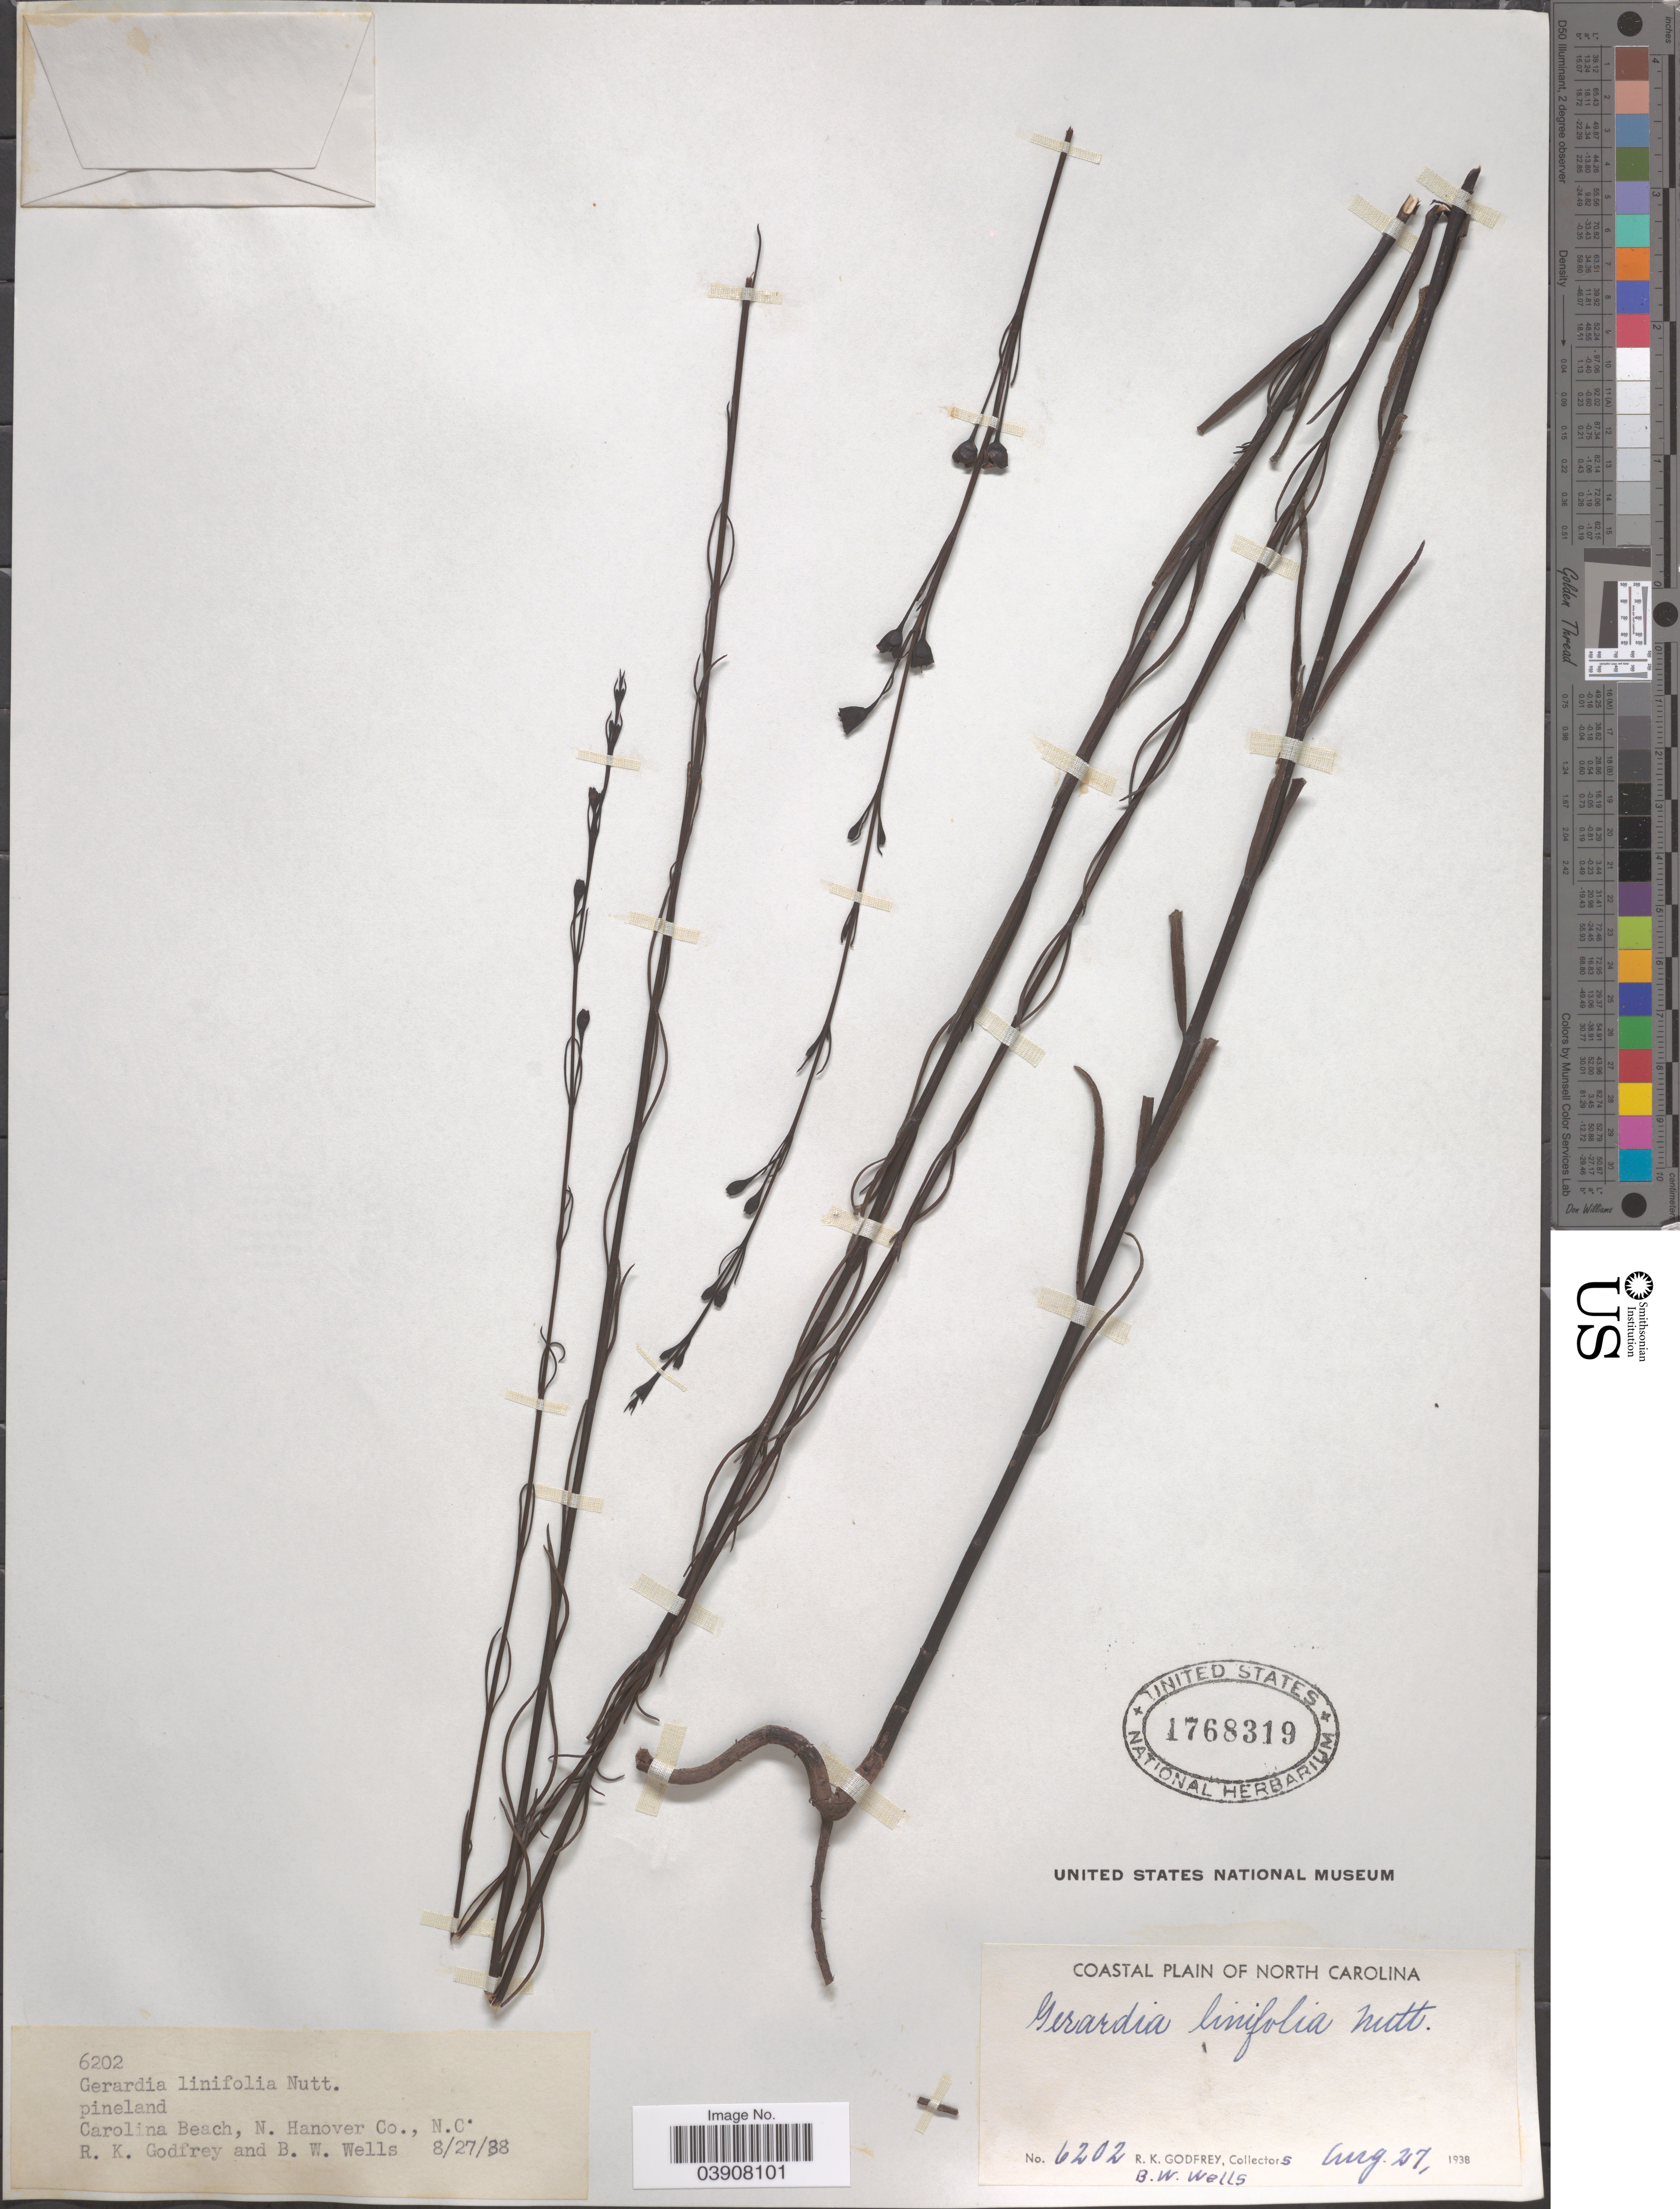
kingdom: Plantae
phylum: Tracheophyta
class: Magnoliopsida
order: Lamiales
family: Orobanchaceae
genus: Agalinis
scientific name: Agalinis linifolia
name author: (Nutt.) Britton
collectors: R. K. Godfrey & B. Wells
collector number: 6202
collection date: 1938-08-27/1988-08-27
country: United States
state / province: North Carolina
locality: Coastal Plain of North Carolina. Carolina Beach, N. Hanover Co.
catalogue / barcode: US 1768319